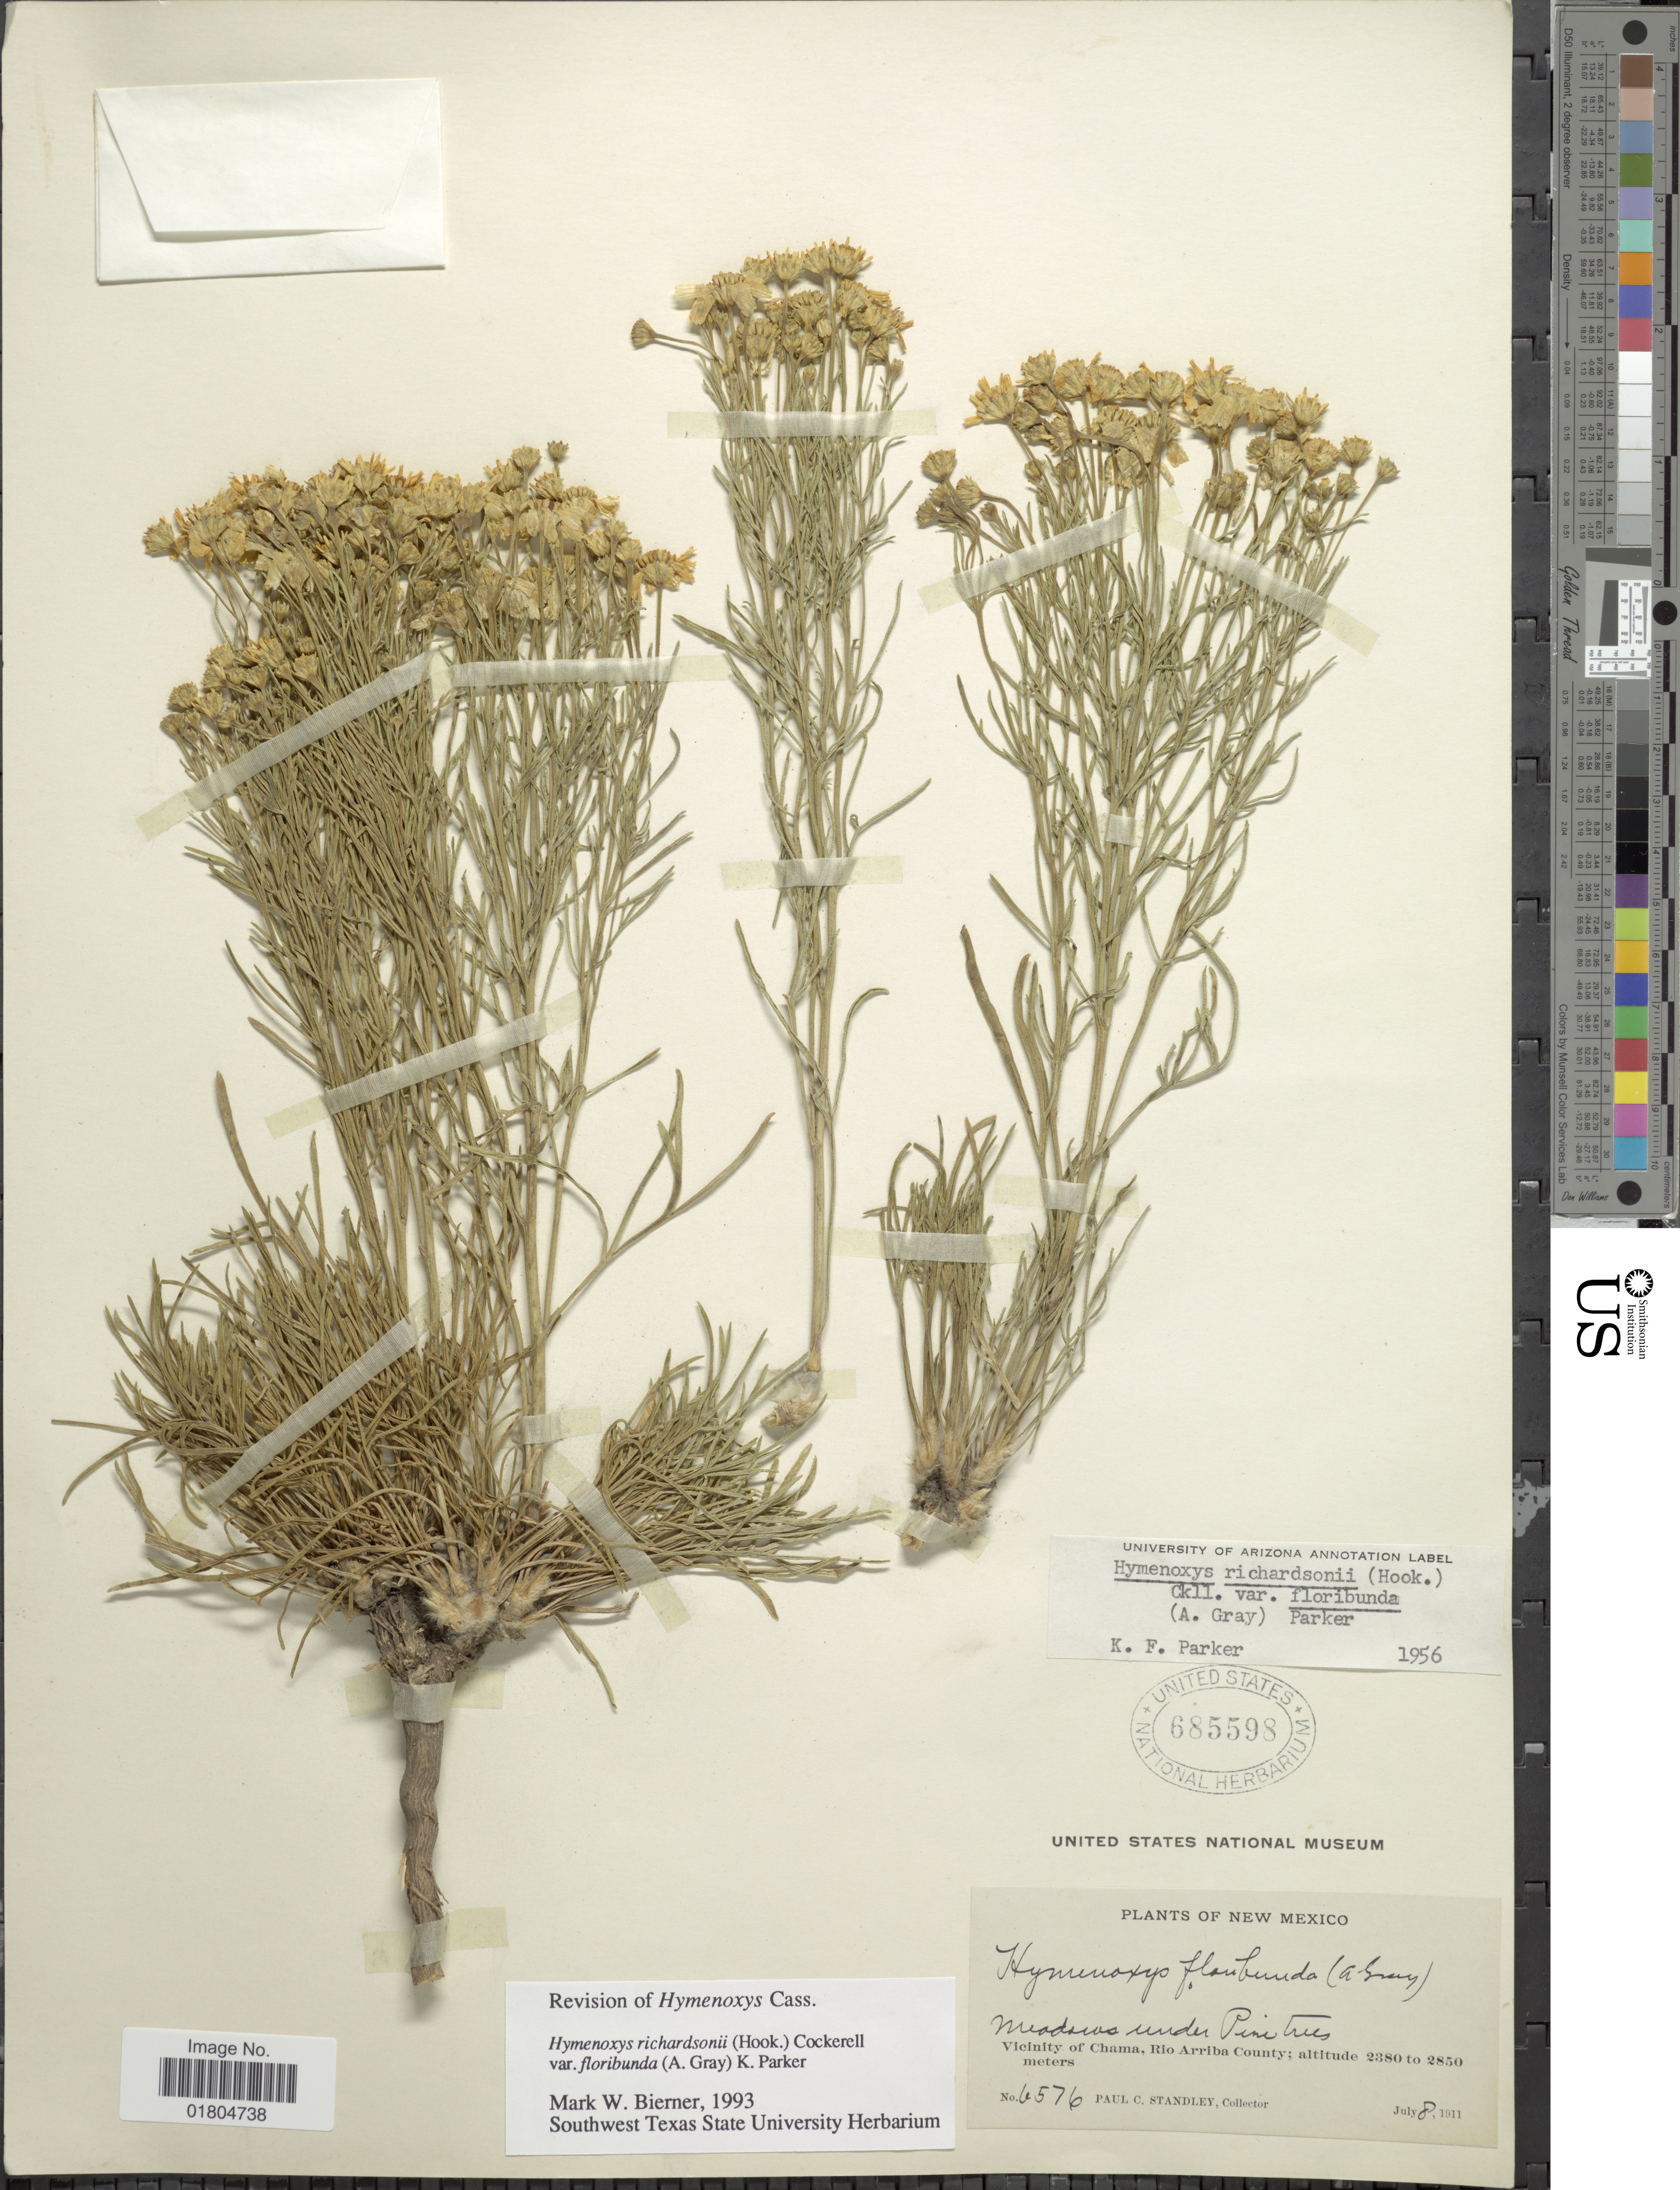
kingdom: Plantae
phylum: Tracheophyta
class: Magnoliopsida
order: Asterales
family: Asteraceae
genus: Hymenoxys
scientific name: Hymenoxys richardsonii var. floribunda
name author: (A. Gray) K.F. Parker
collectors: P. C. Standley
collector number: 6576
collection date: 1911-07-08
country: United States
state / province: New Mexico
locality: Vicinity of Chama, Rio Arriba County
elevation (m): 2380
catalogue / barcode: US 685598